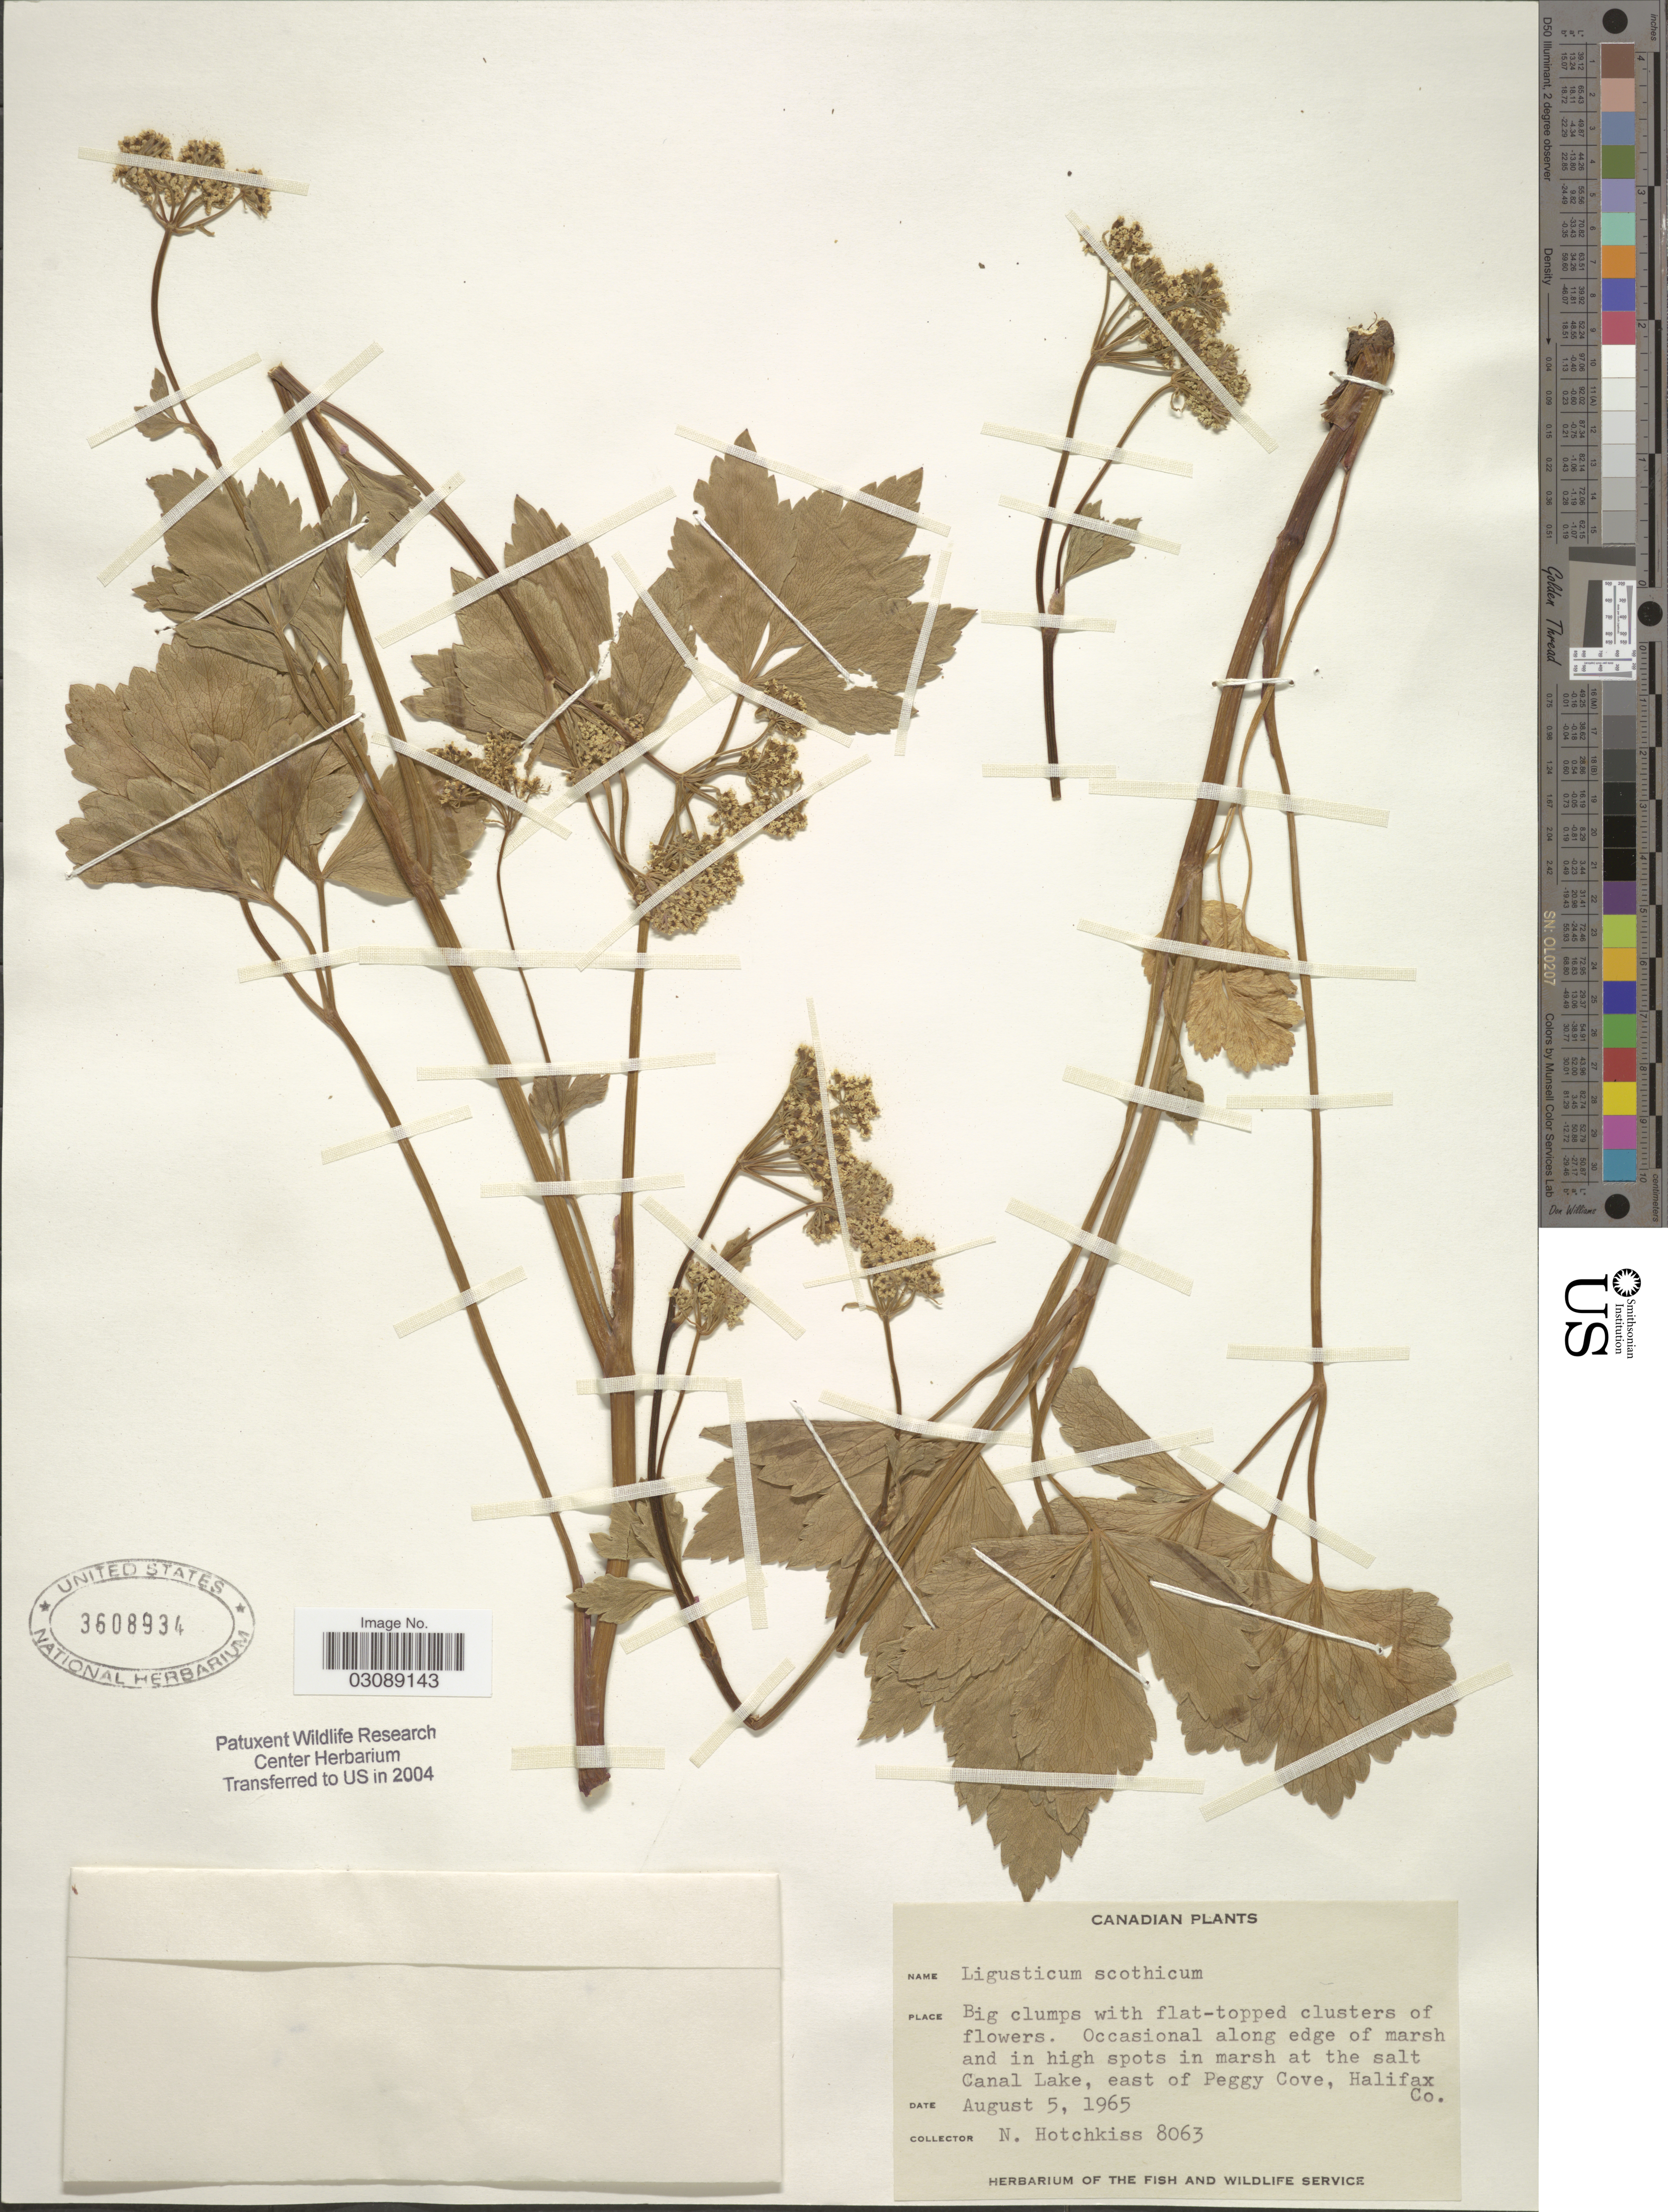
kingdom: Plantae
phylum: Tracheophyta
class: Magnoliopsida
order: Apiales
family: Apiaceae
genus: Ligusticum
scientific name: Ligusticum scoticum subsp. hultenii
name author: (Fernald) Calder & Roy L. Taylor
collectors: N. Hotchkiss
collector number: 8063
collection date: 1965-08-05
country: Canada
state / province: Nova Scotia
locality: Occasional along edge of marsh and in high spots in marsh at the salt Canal Lake, east of Peggy Cove, Halifax Co.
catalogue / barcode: US 3608934